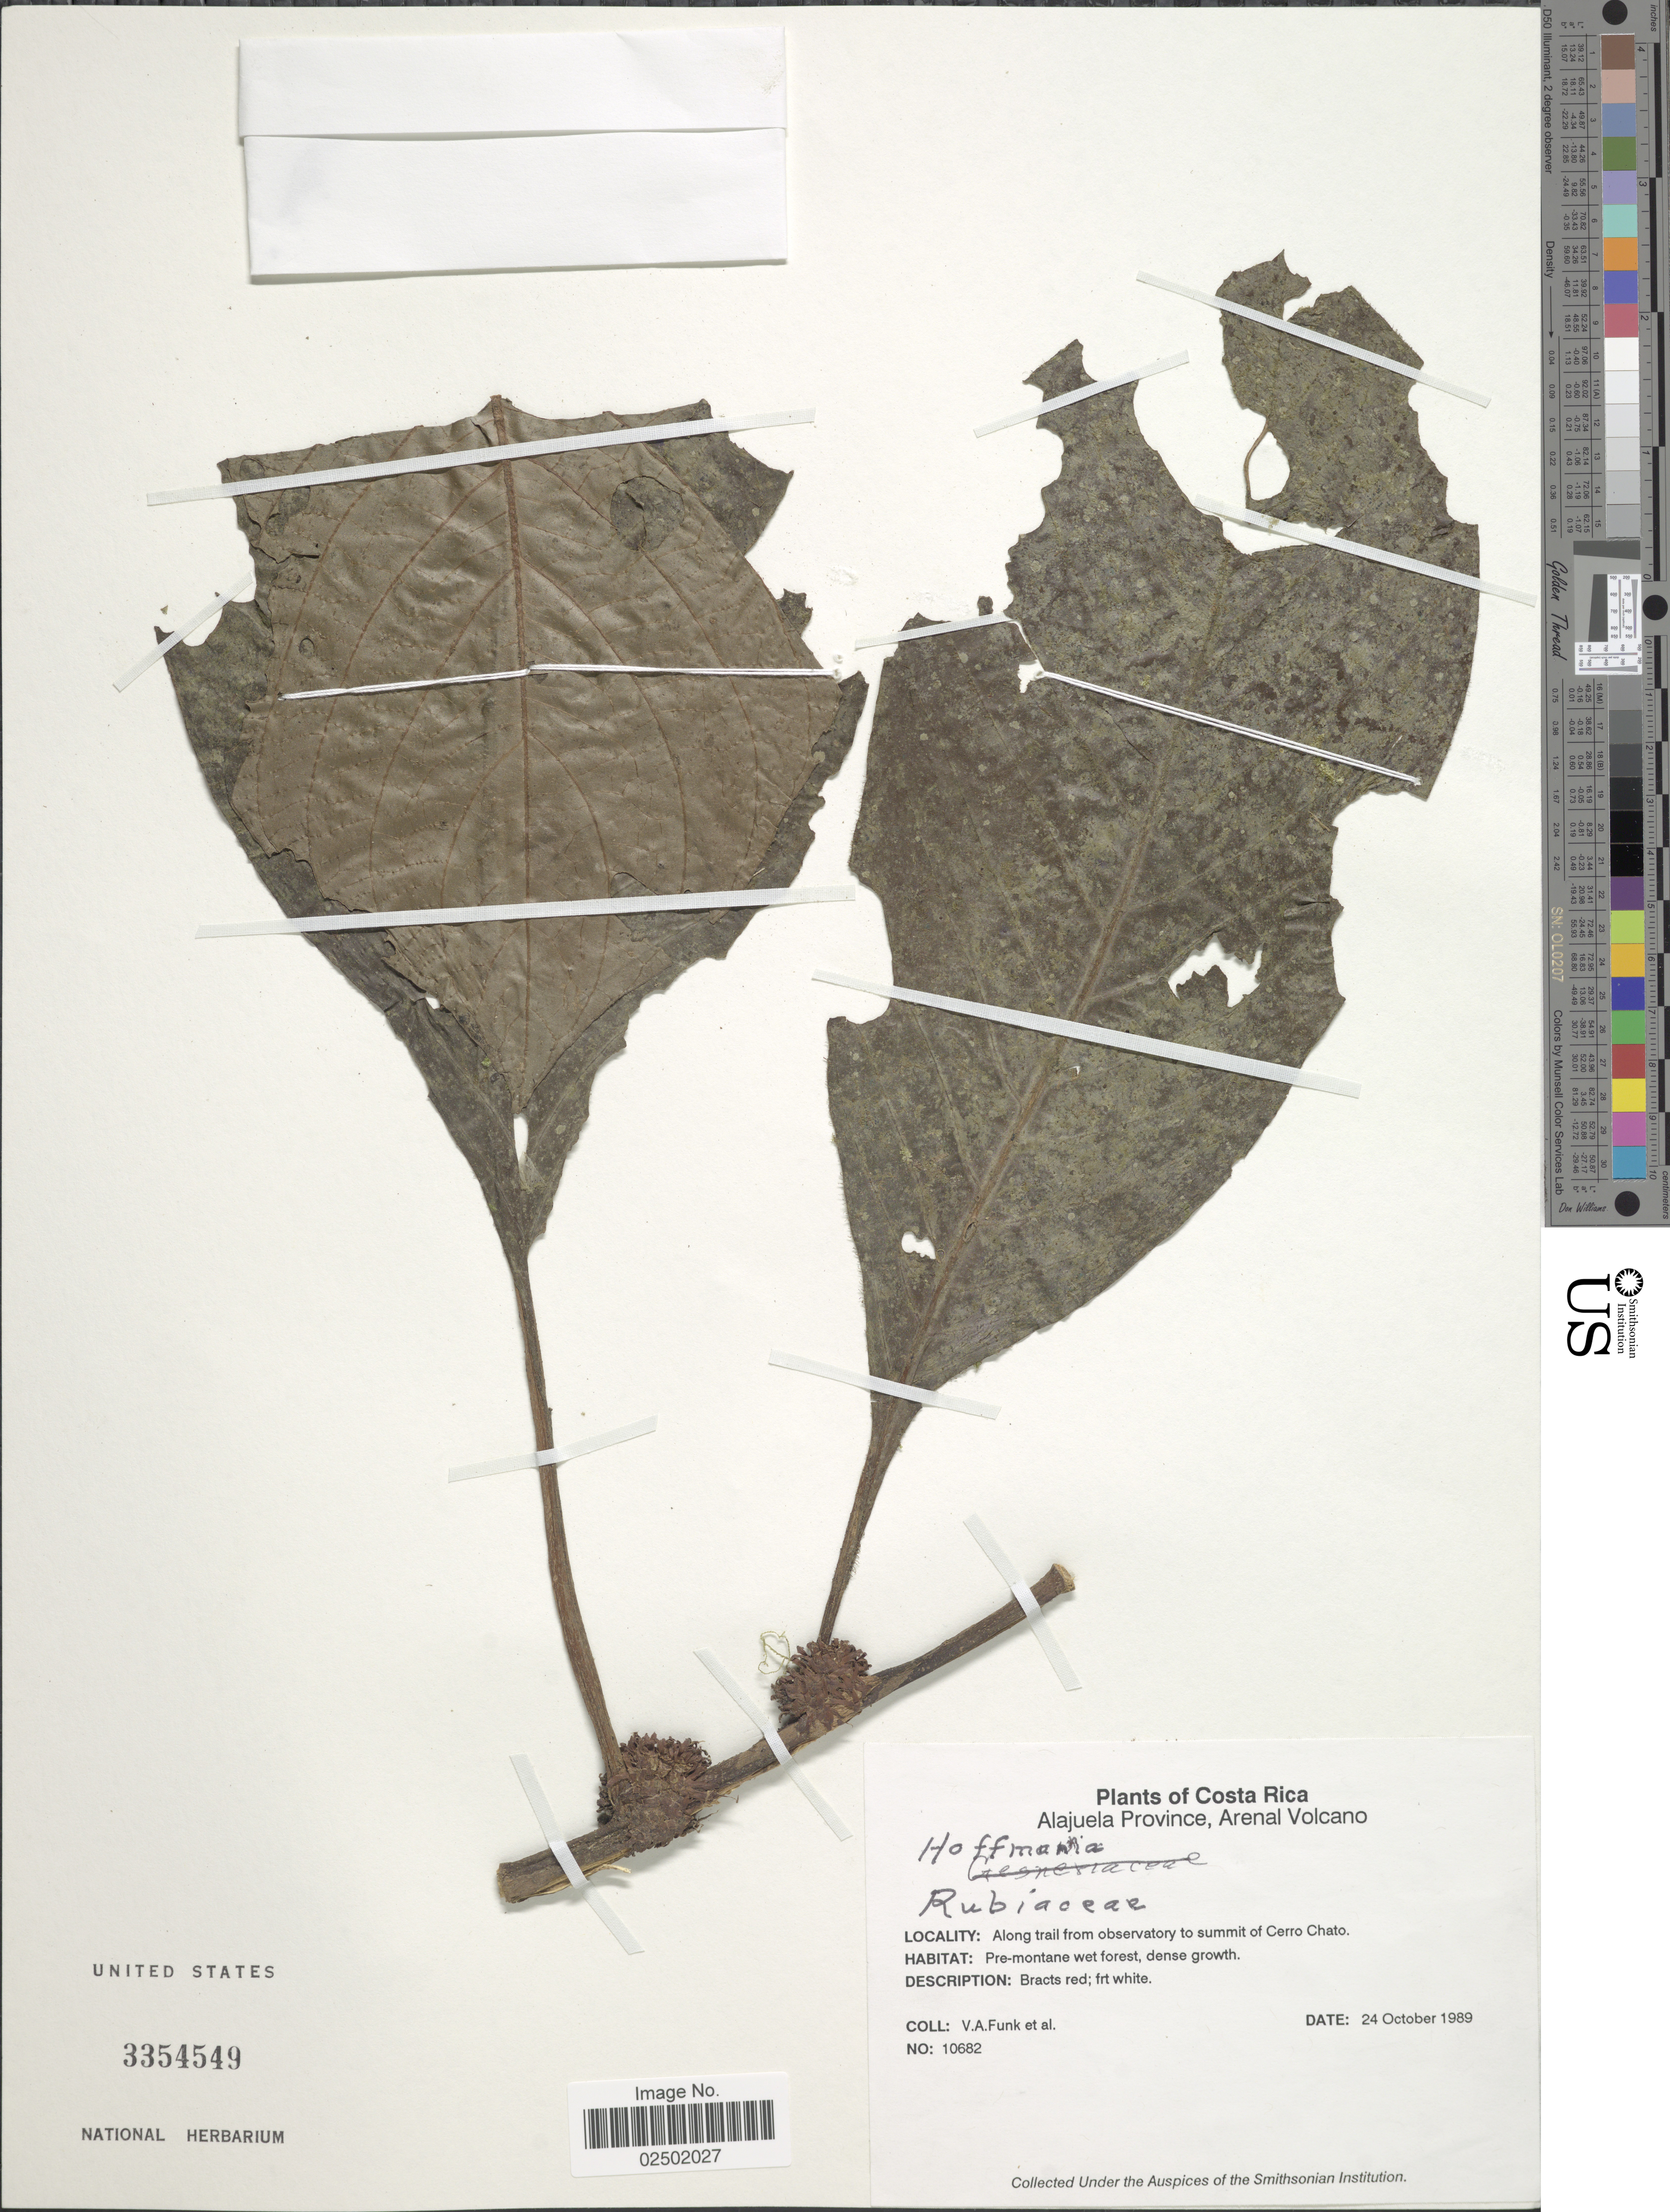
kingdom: Plantae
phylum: Tracheophyta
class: Magnoliopsida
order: Gentianales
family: Rubiaceae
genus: Hoffmannia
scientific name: Hoffmannia sp.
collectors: V. Funk & et al.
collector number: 10682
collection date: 1989-10-24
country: Costa Rica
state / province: Alajuela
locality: Arenal Volcano. Along trail from observatory to summit of Cerro Chato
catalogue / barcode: US 3354549